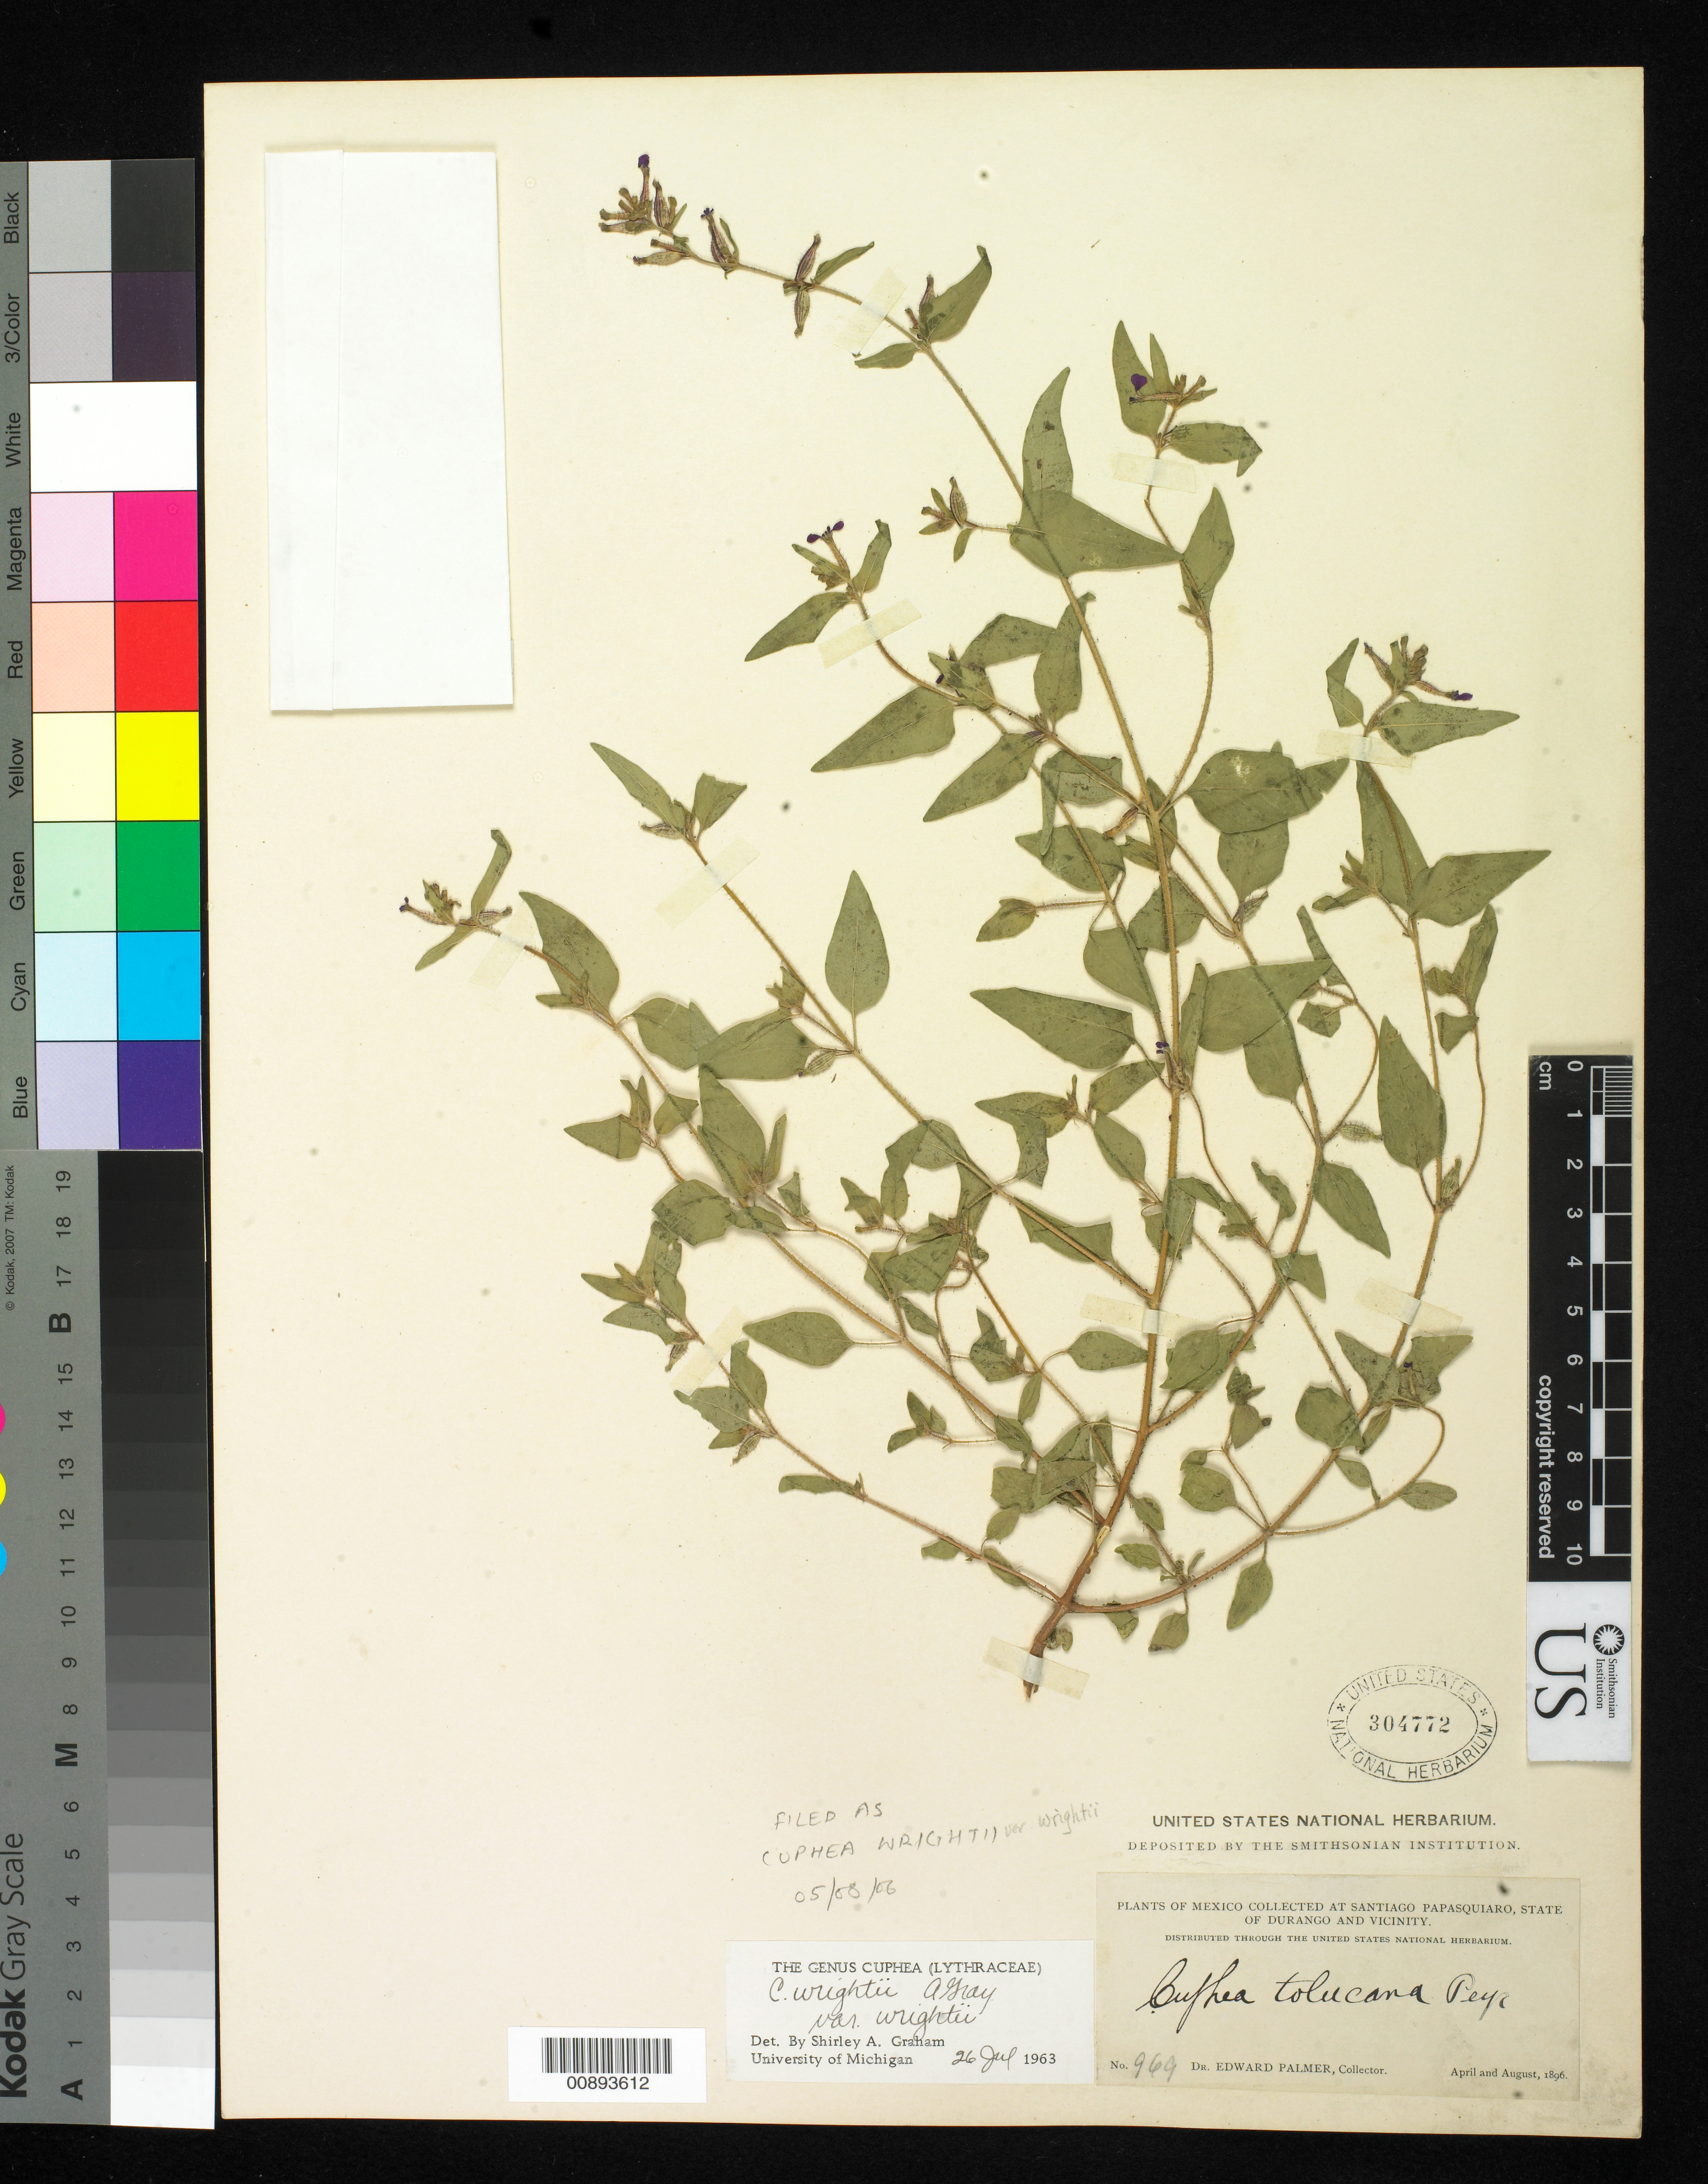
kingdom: Plantae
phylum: Tracheophyta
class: Magnoliopsida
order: Myrtales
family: Lythraceae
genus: Cuphea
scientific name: Cuphea wrightii var. wrightii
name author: A. Gray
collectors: E. Palmer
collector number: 969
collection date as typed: Apr 1896 to -- Aug 1896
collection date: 1896-04/1896-08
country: Mexico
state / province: Durango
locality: Santiago Papasquiaro, Durango and vicinity.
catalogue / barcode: US 304772